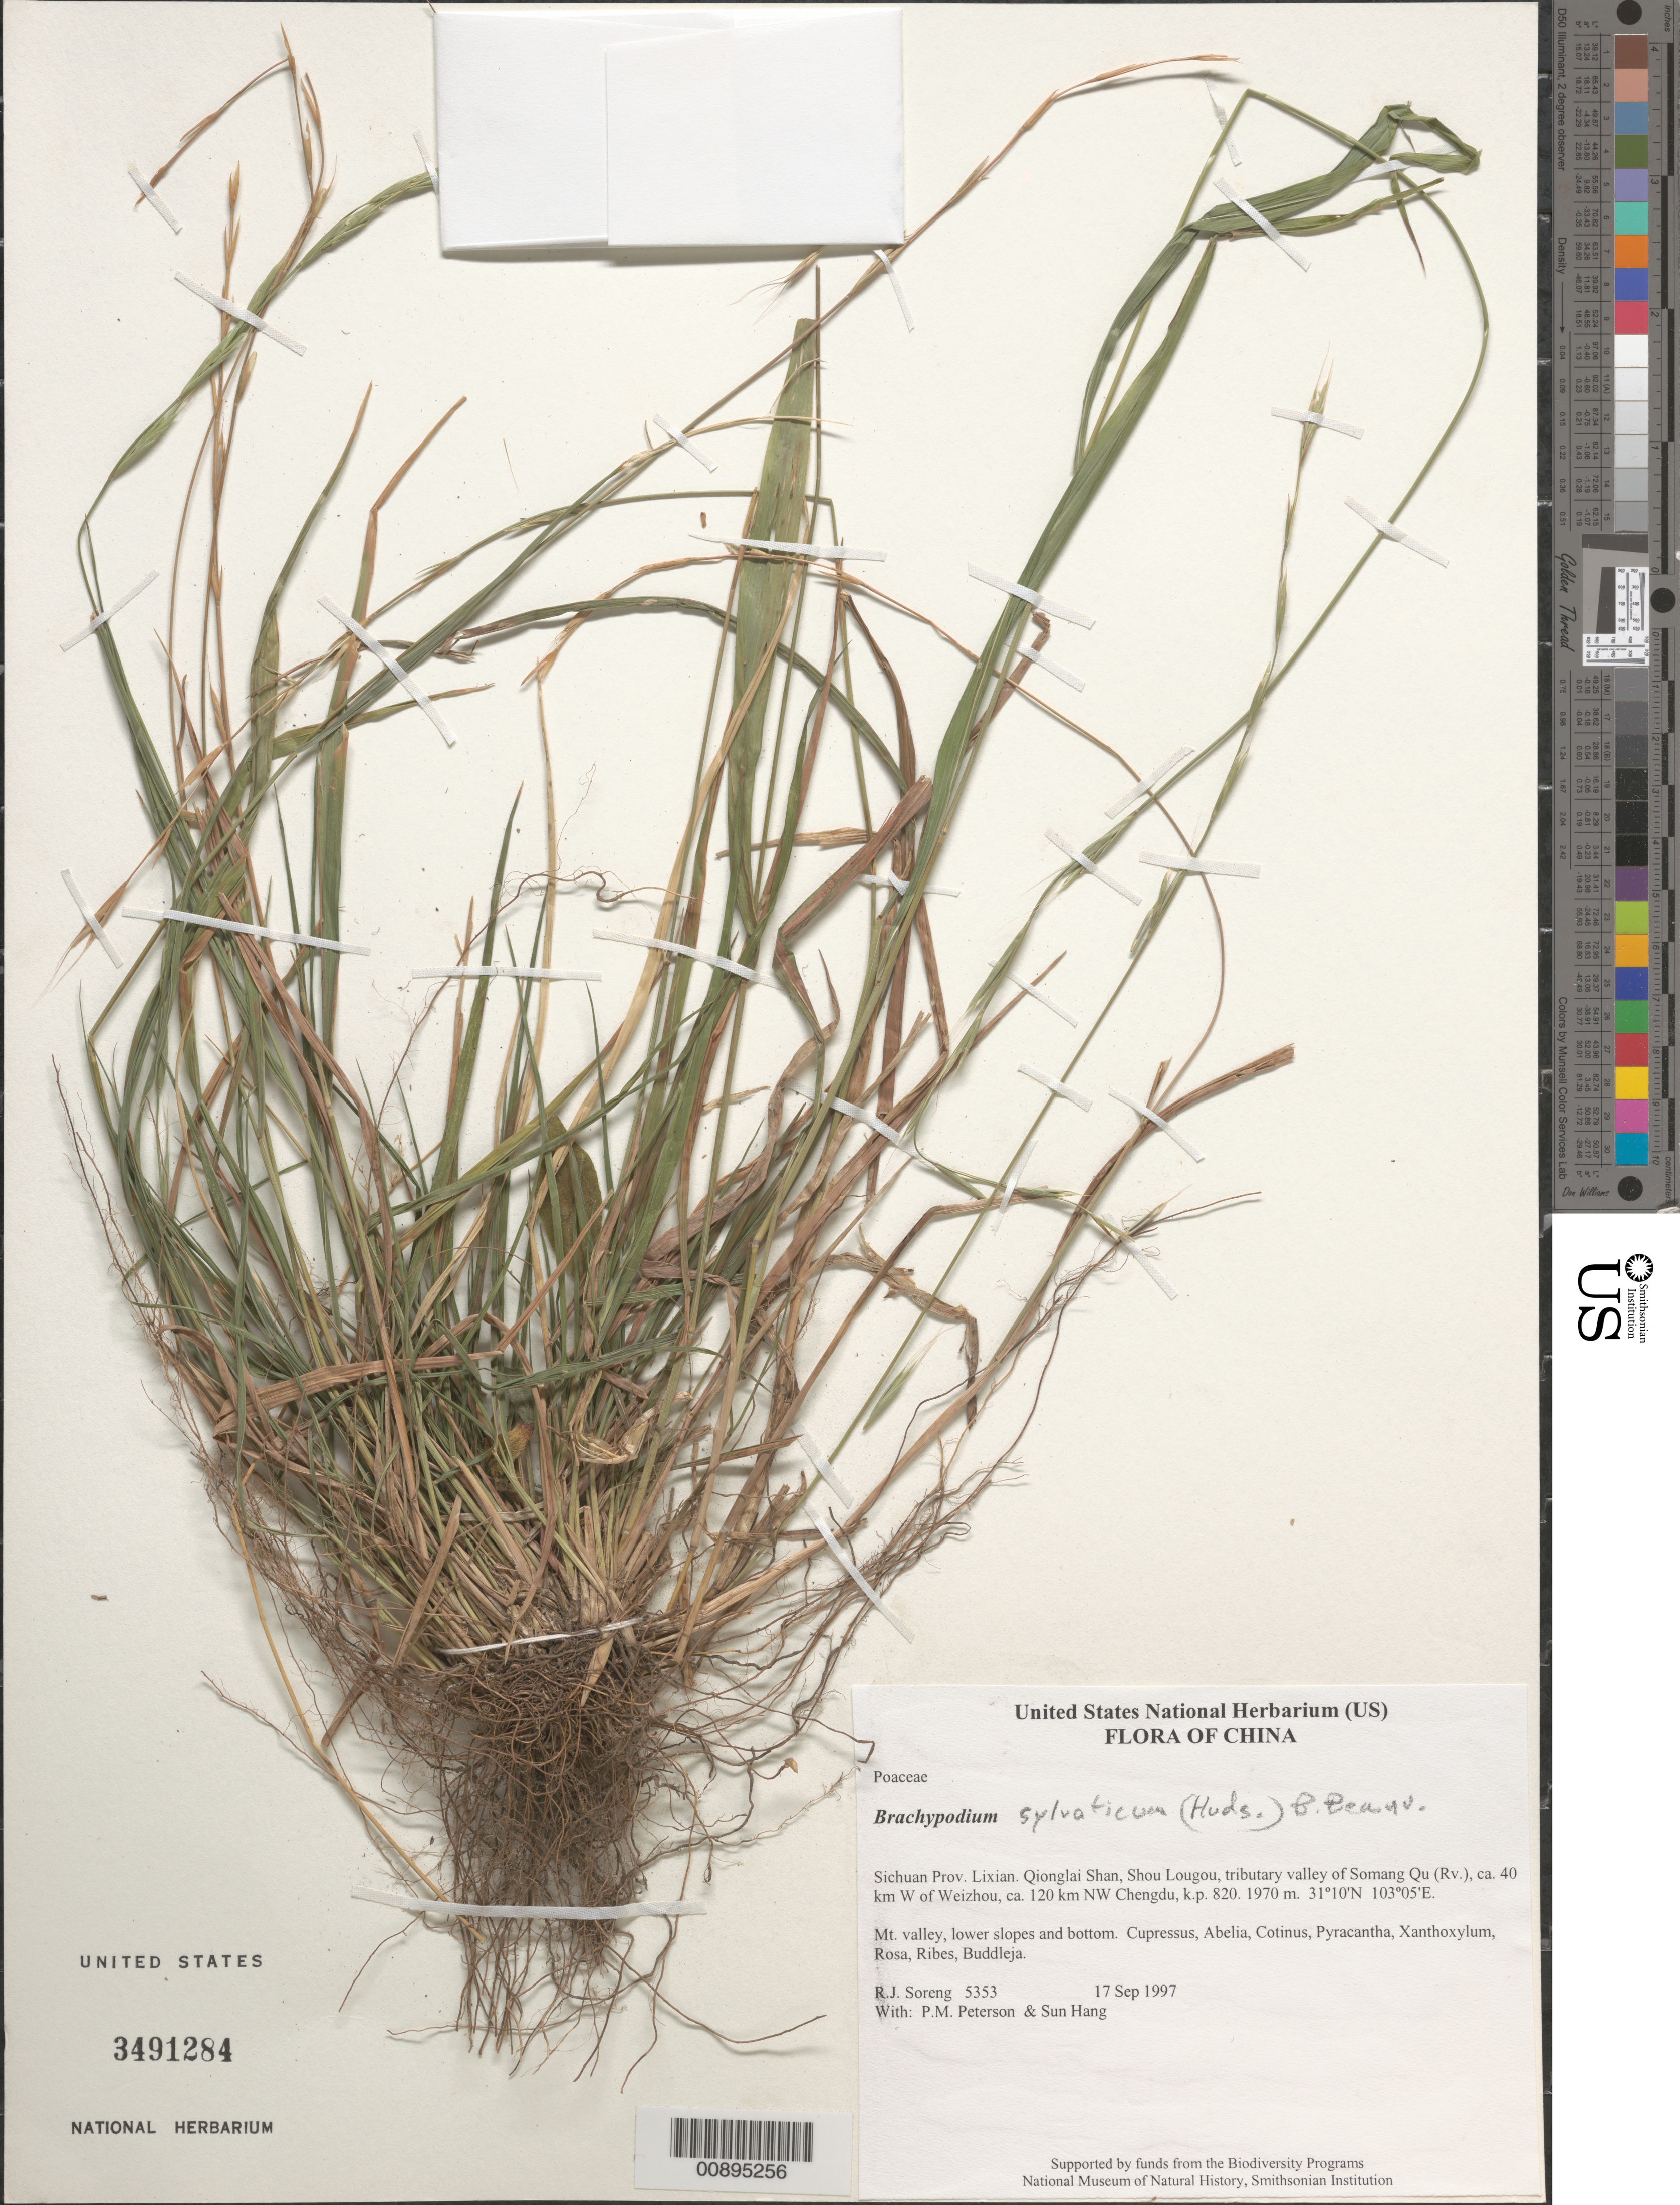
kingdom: Plantae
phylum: Tracheophyta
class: Liliopsida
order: Poales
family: Poaceae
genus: Brachypodium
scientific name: Brachypodium sylvaticum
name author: (Huds.) P. Beauv.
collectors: R. J. Soreng, P. M. Peterson & Sun Hang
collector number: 5353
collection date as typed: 17 Sep 1997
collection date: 1997-09-17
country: China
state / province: Sichuan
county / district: Lixian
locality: Qionglai Shan, Shou Lougou, tributary valley of Somang Qu (Rv.), ca. 40 km W of Weizhou, ca. 120 km NW Chengdu, k.p. 820.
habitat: Mt. valley, lower slopes and bottom. Cupressus, Abelia, Cotinus, Pyracantha, Xanthoxylum, Rosa, Ribes, Buddleja.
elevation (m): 1970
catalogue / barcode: US 3491284